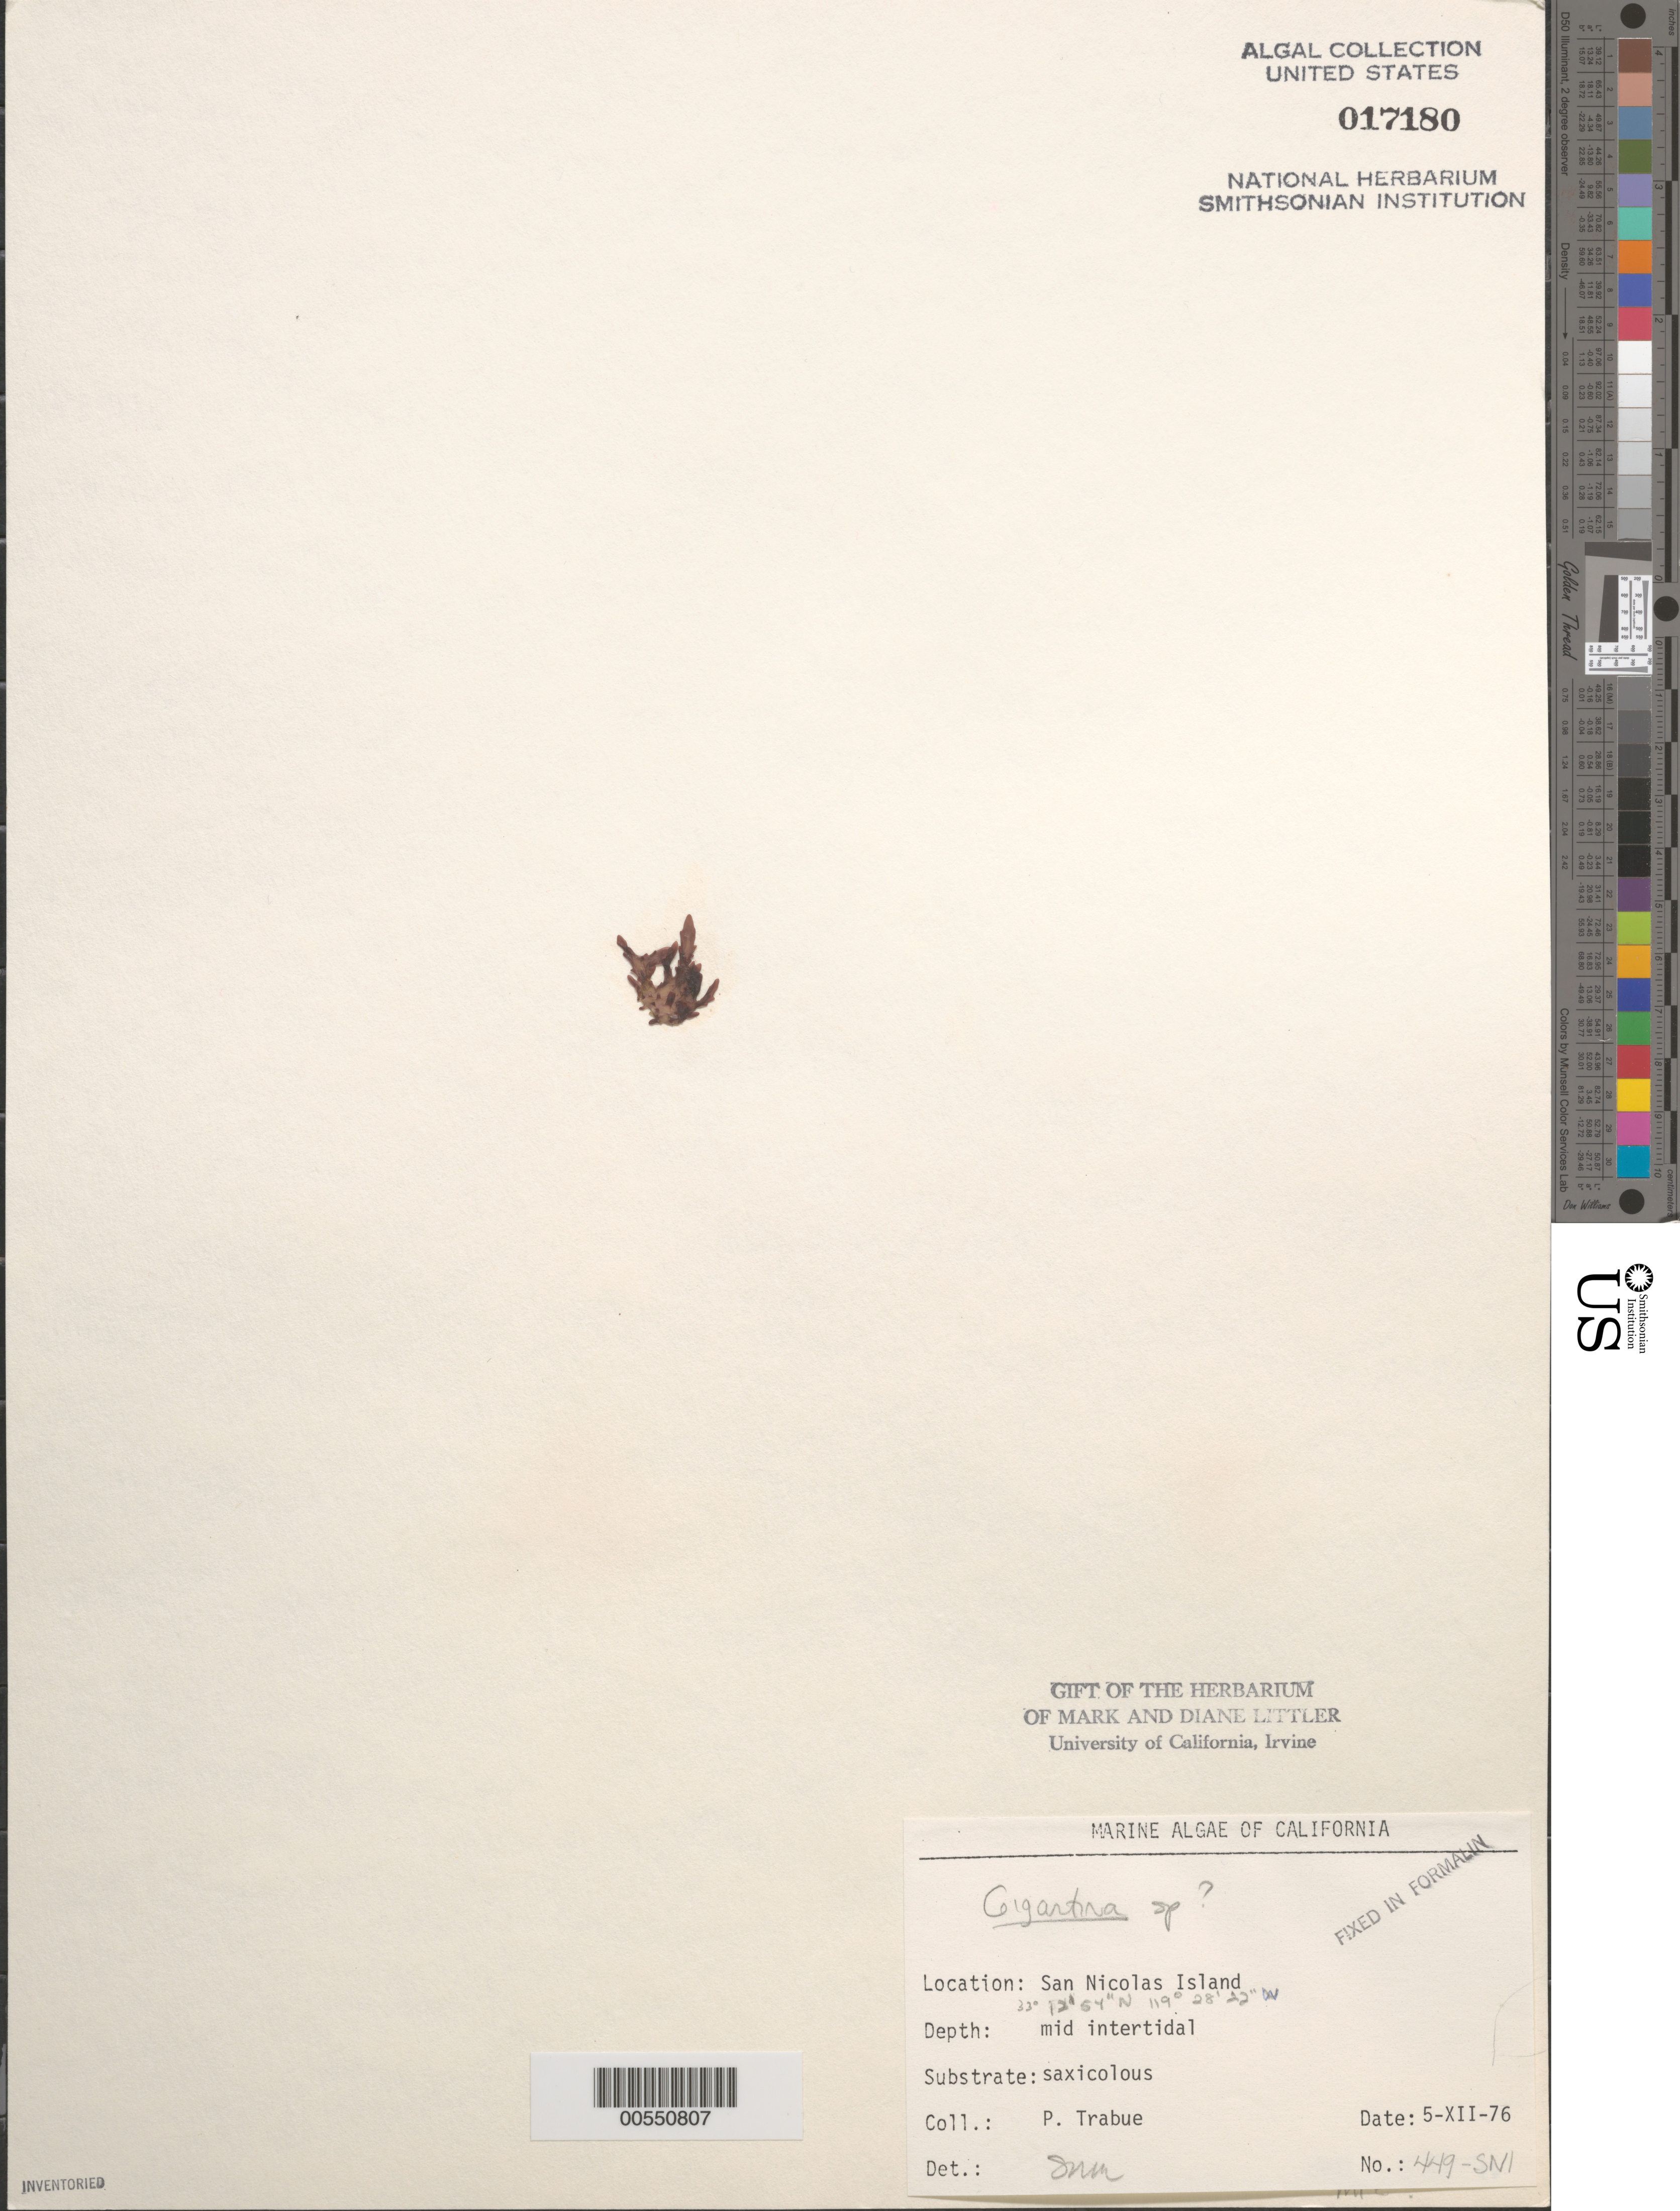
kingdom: Plantae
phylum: Rhodophyta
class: Florideophyceae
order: Gigartinales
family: Gigartinaceae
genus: Gigartina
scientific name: Gigartina sp.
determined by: Murray, S. N.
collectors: P. J. Trabue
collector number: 449-sni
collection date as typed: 05 Dec 1976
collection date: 1976-12-05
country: United States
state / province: California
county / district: Ventura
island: San Nicolas Island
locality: Dutch Harbor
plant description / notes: BLM-SOCALBIGHT Rocky Intertidal Survey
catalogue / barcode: US 17180